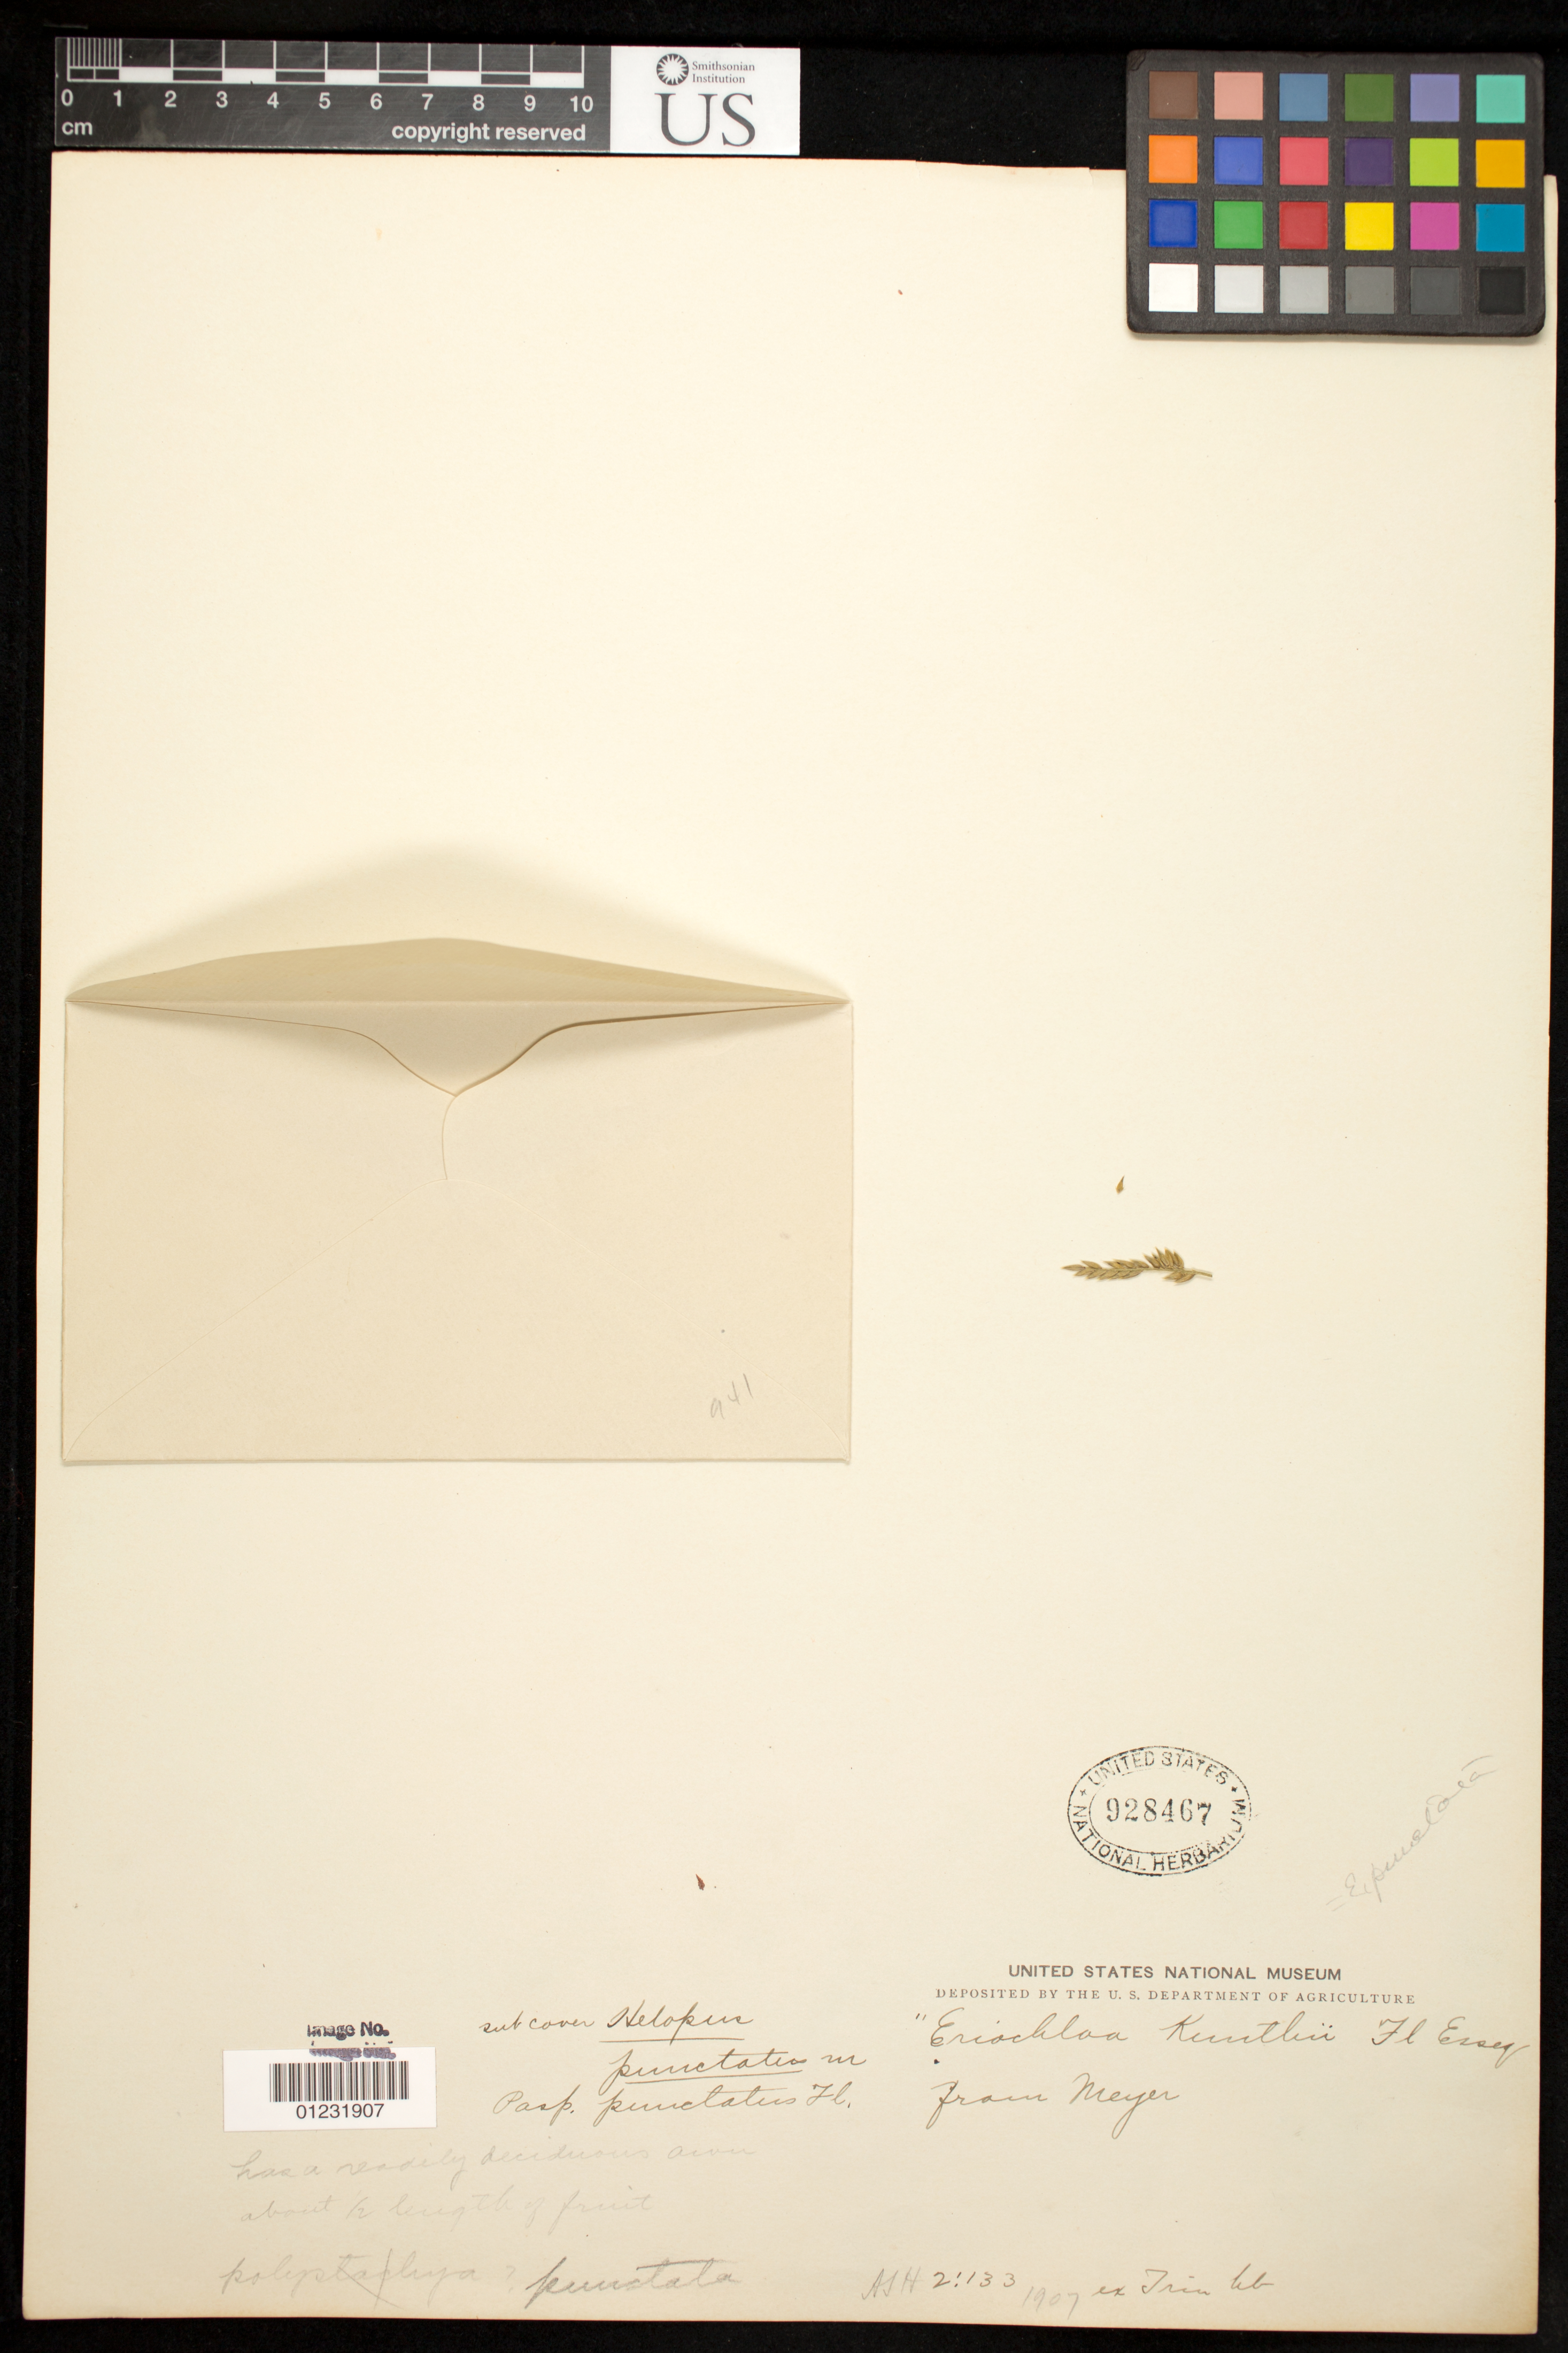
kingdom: Plantae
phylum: Tracheophyta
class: Liliopsida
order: Poales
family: Poaceae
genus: Eriochloa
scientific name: Eriochloa kunthii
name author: G. Mey.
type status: Type Collection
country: Guyana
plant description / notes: Fragmentary material of type specimen ex herb. Trin..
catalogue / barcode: US 928467